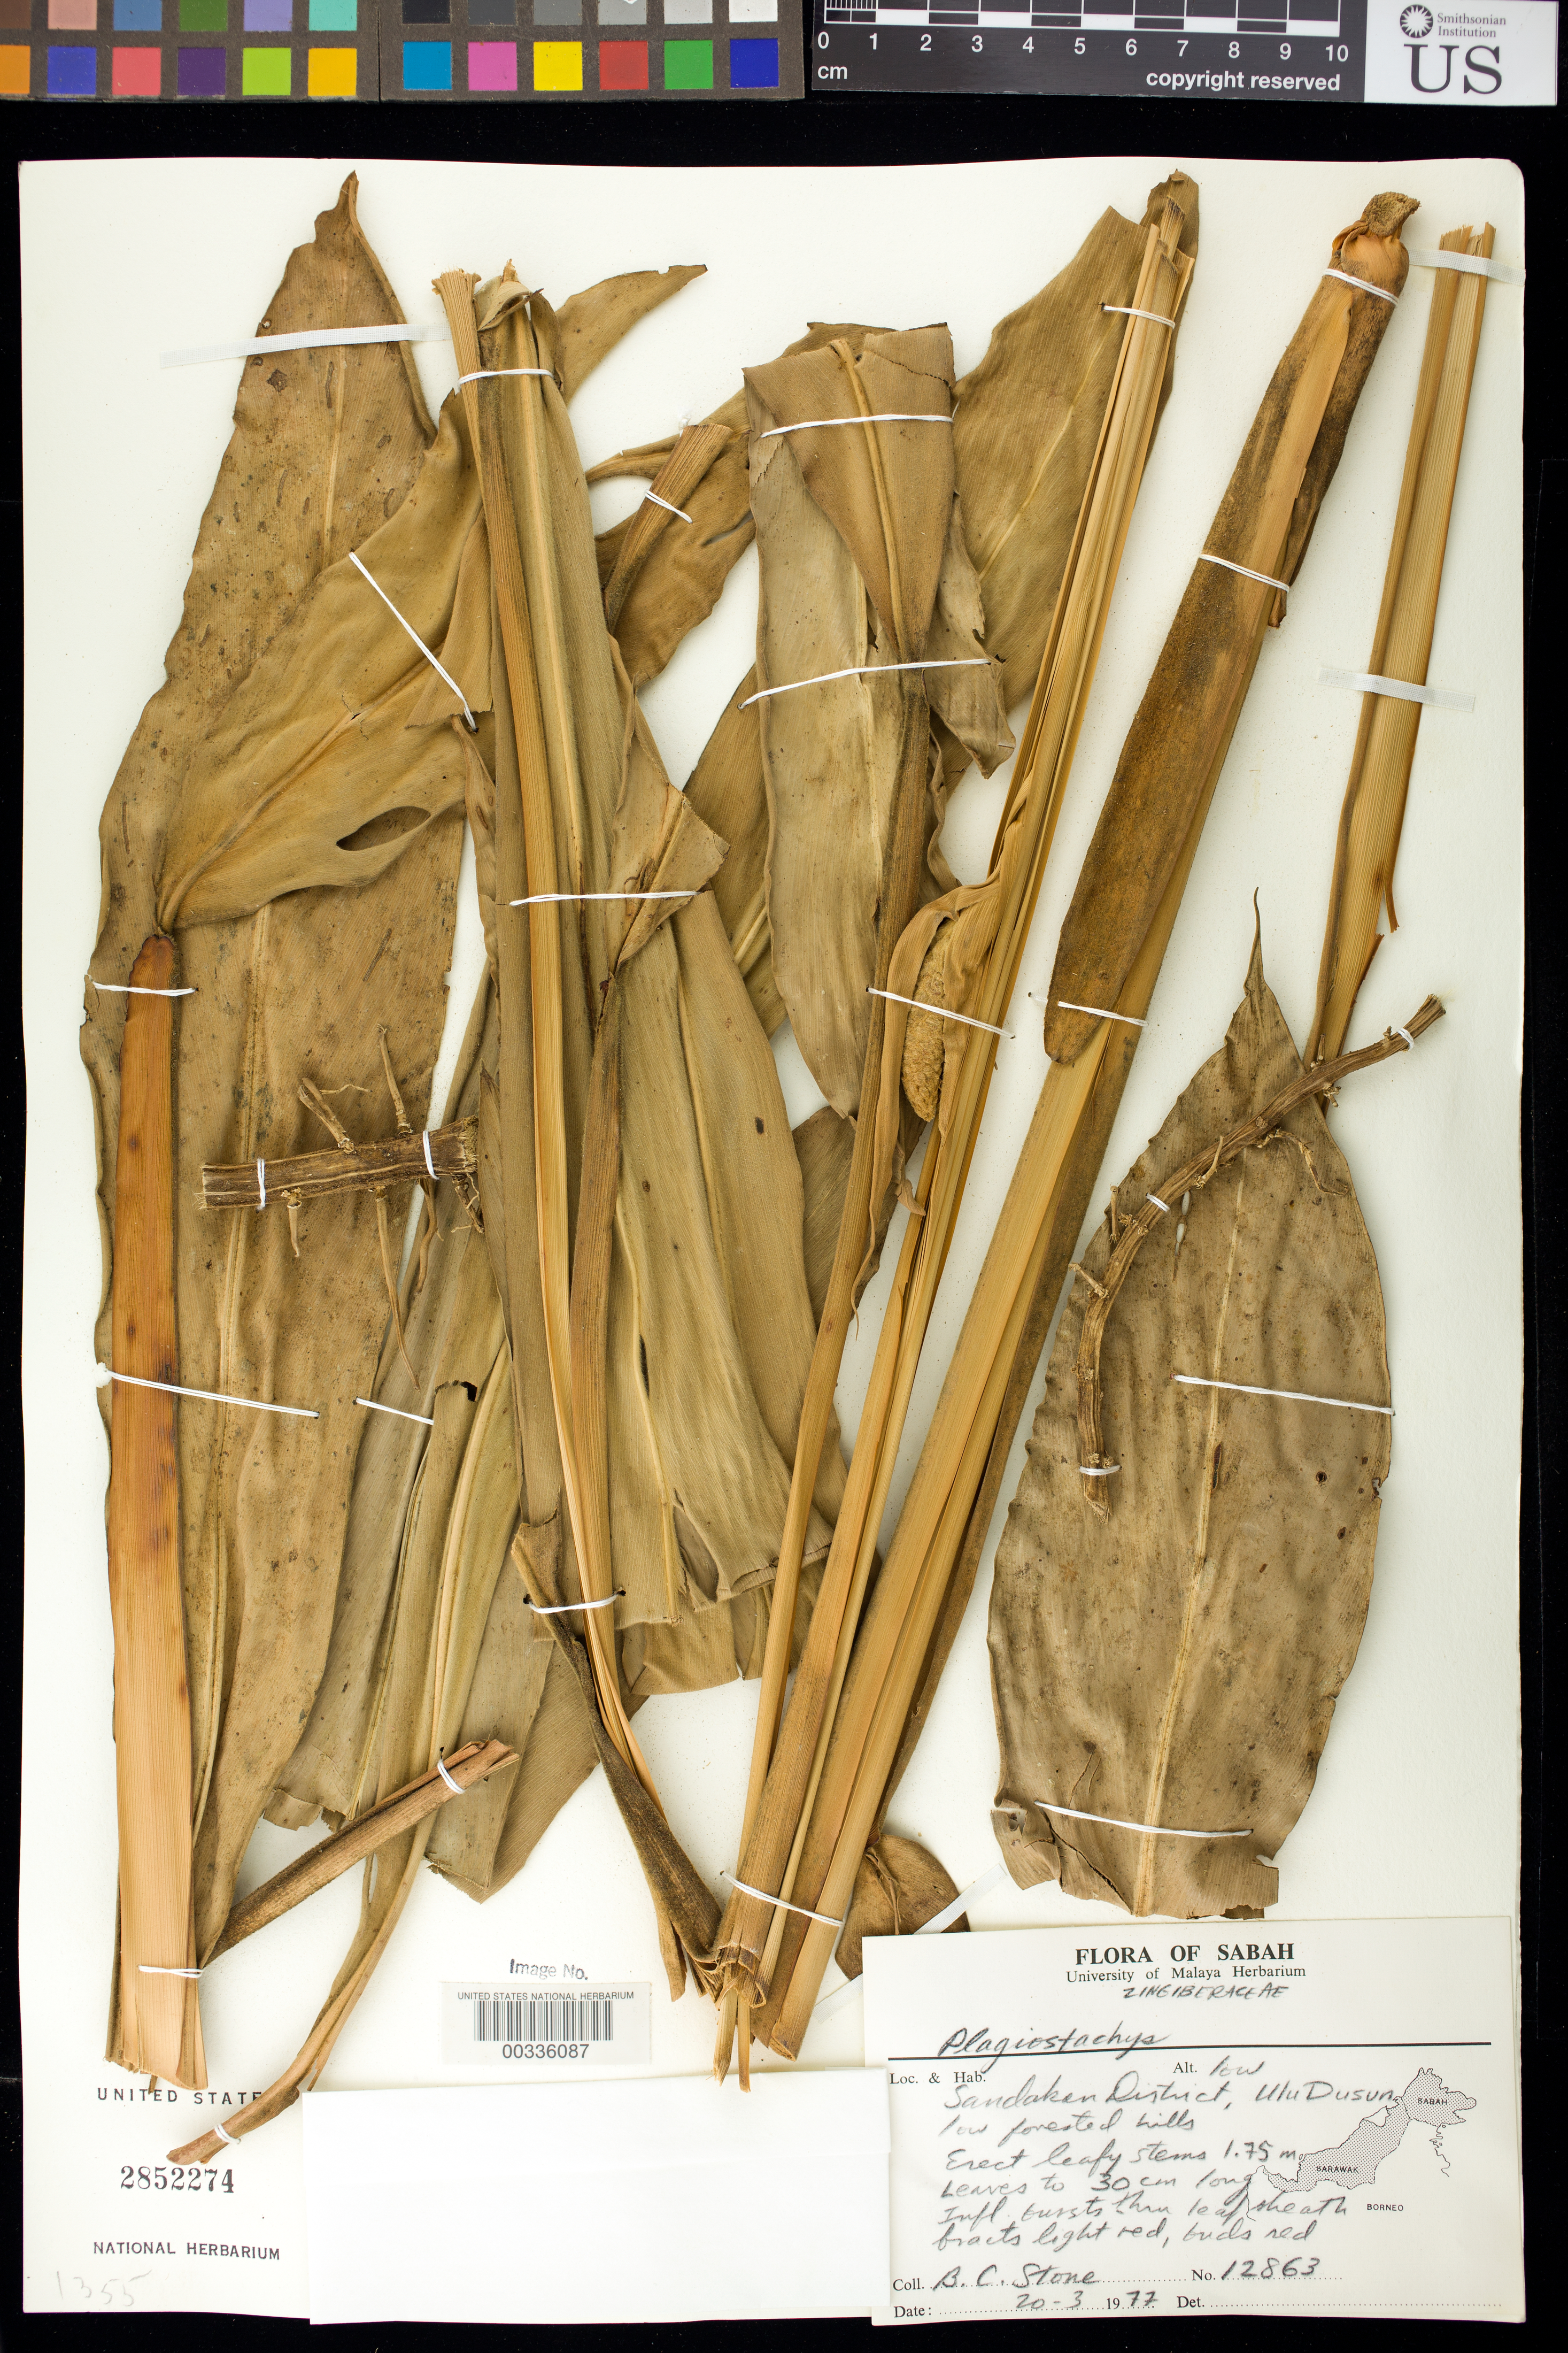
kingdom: Plantae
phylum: Tracheophyta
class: Liliopsida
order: Zingiberales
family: Zingiberaceae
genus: Plagiostachys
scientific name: Plagiostachys sp.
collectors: B. C. Stone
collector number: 12863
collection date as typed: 20 Mar 1977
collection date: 1977-03-20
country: Malaysia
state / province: Sabah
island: Borneo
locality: Sandakan dist, ulu dusun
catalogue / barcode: US 2852274